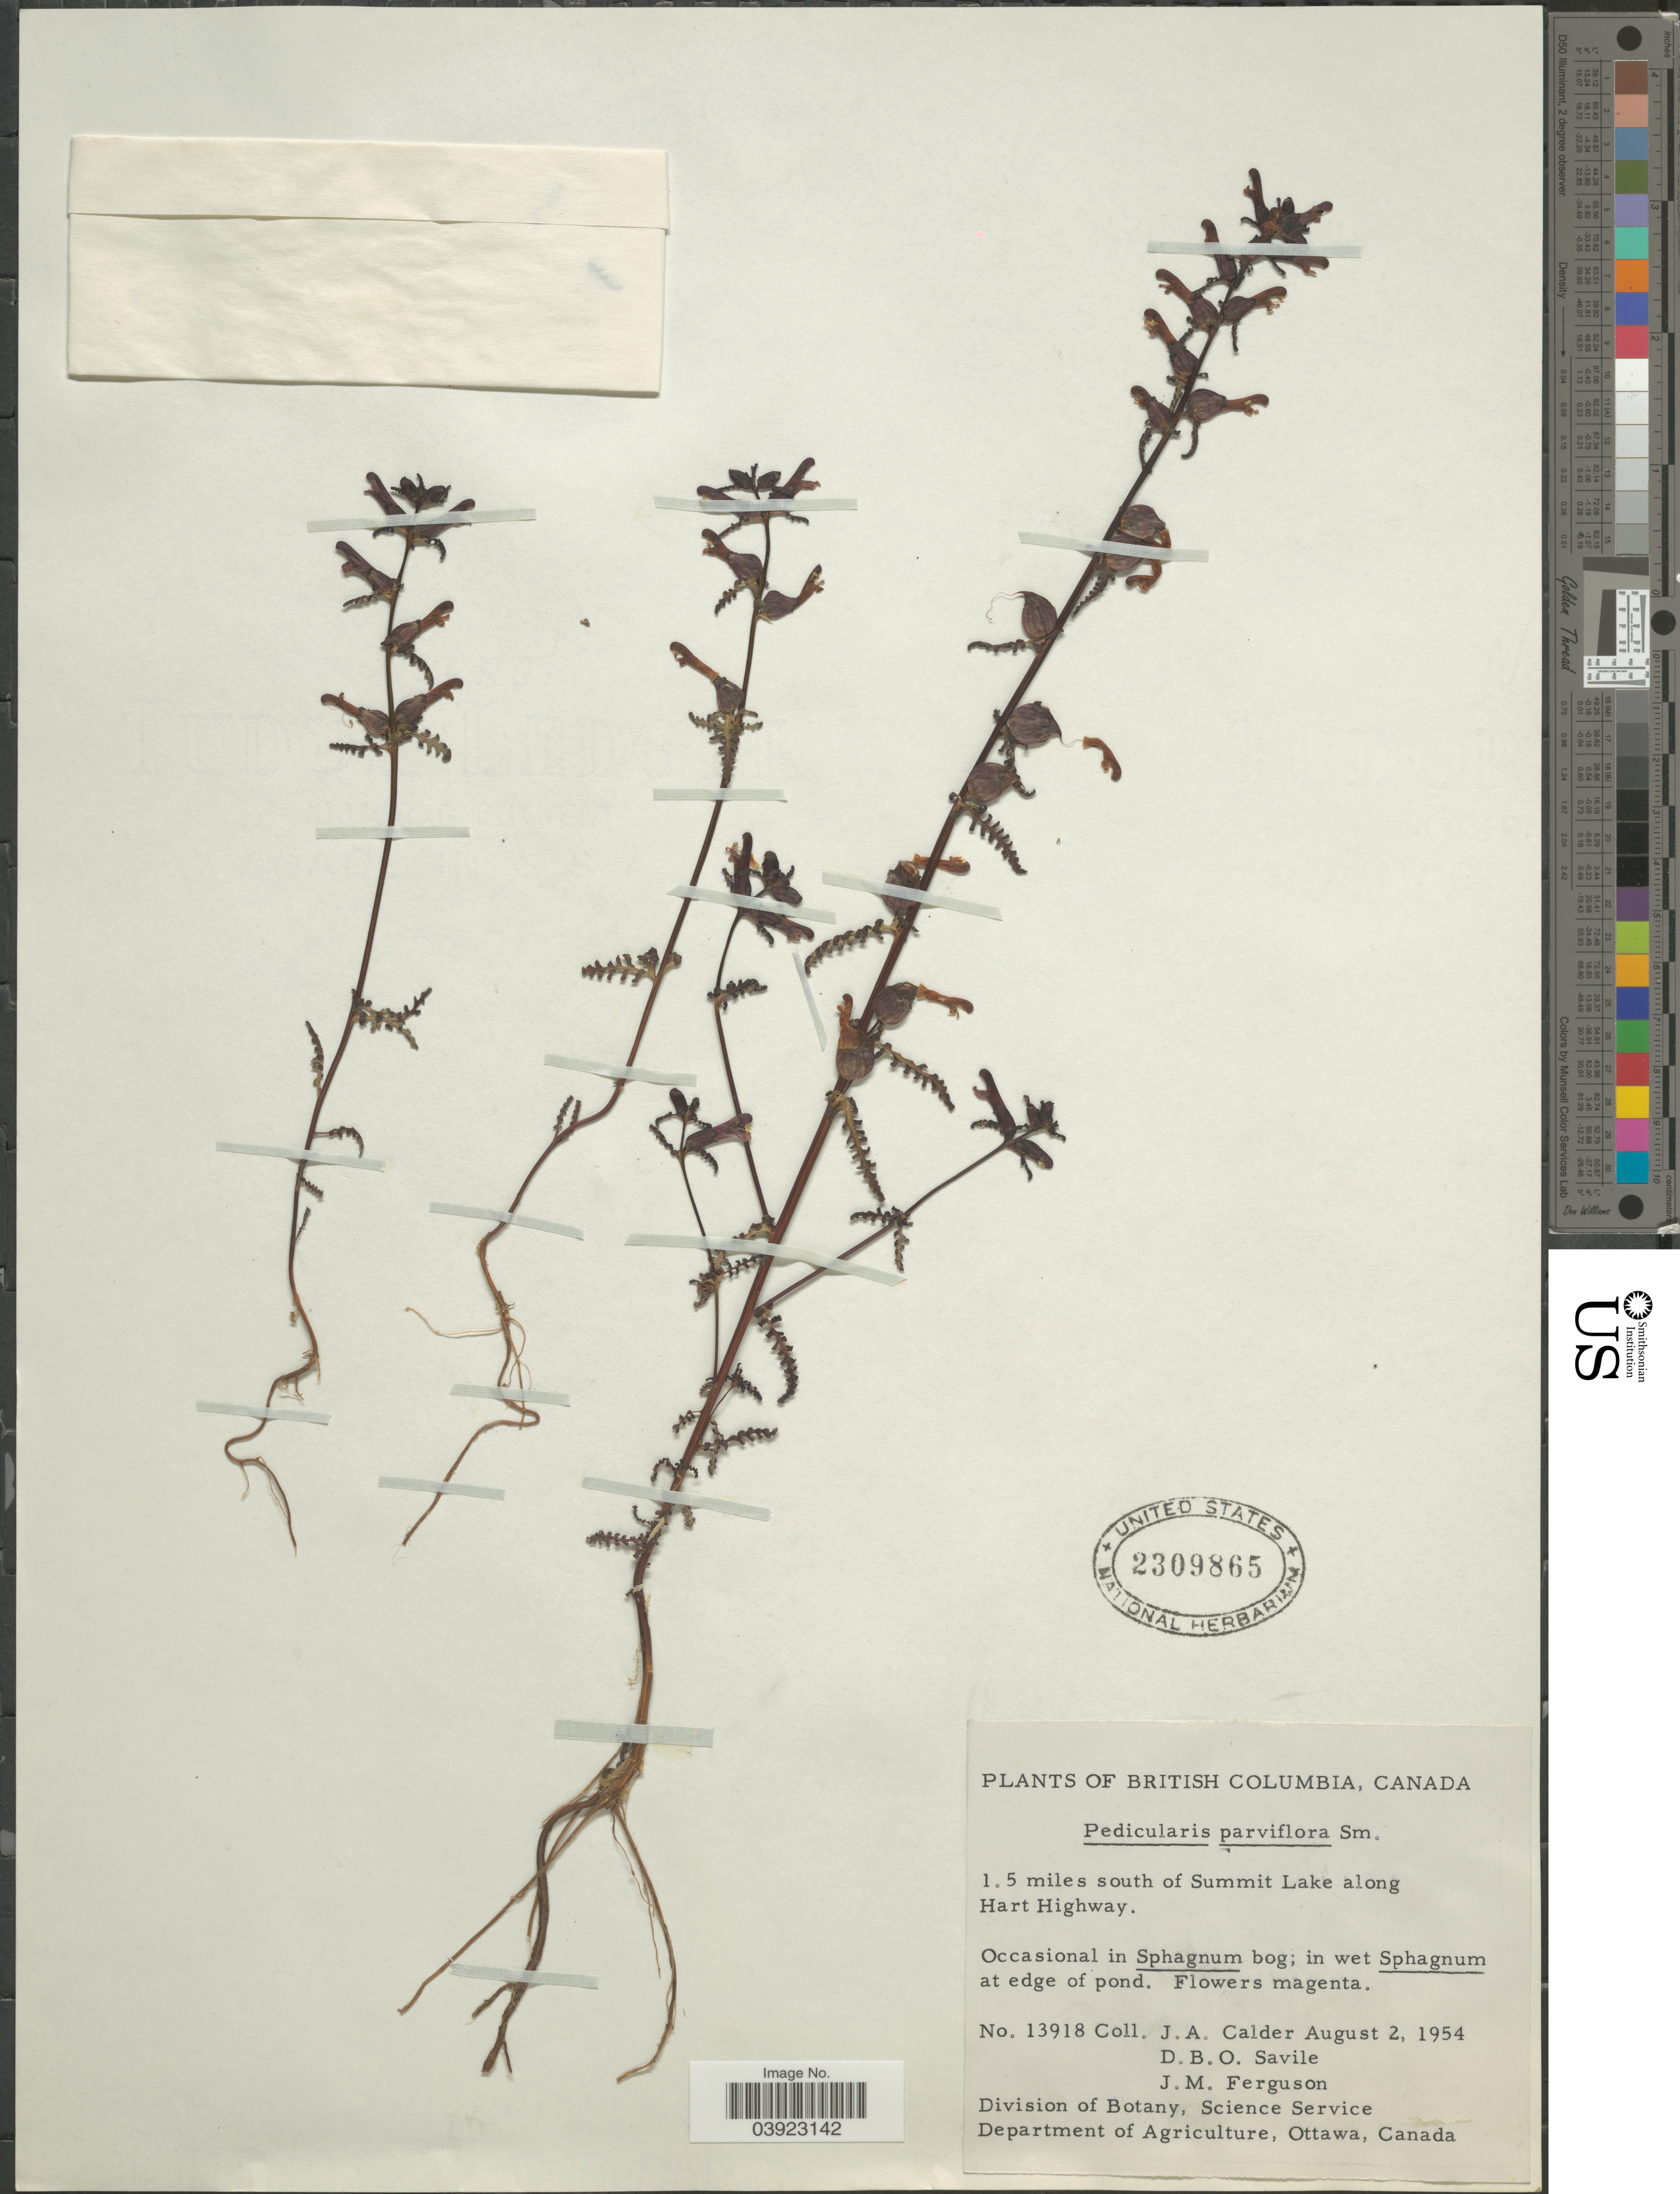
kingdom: Plantae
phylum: Tracheophyta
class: Magnoliopsida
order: Lamiales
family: Orobanchaceae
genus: Pedicularis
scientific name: Pedicularis parviflora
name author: Sm.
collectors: J. A. Calder, D. Savile & J. M. Ferguson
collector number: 13918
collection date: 1954-08-02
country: Canada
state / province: British Columbia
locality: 1.5 miles south of Summit lake along Hart Highway.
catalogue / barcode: US 2309865